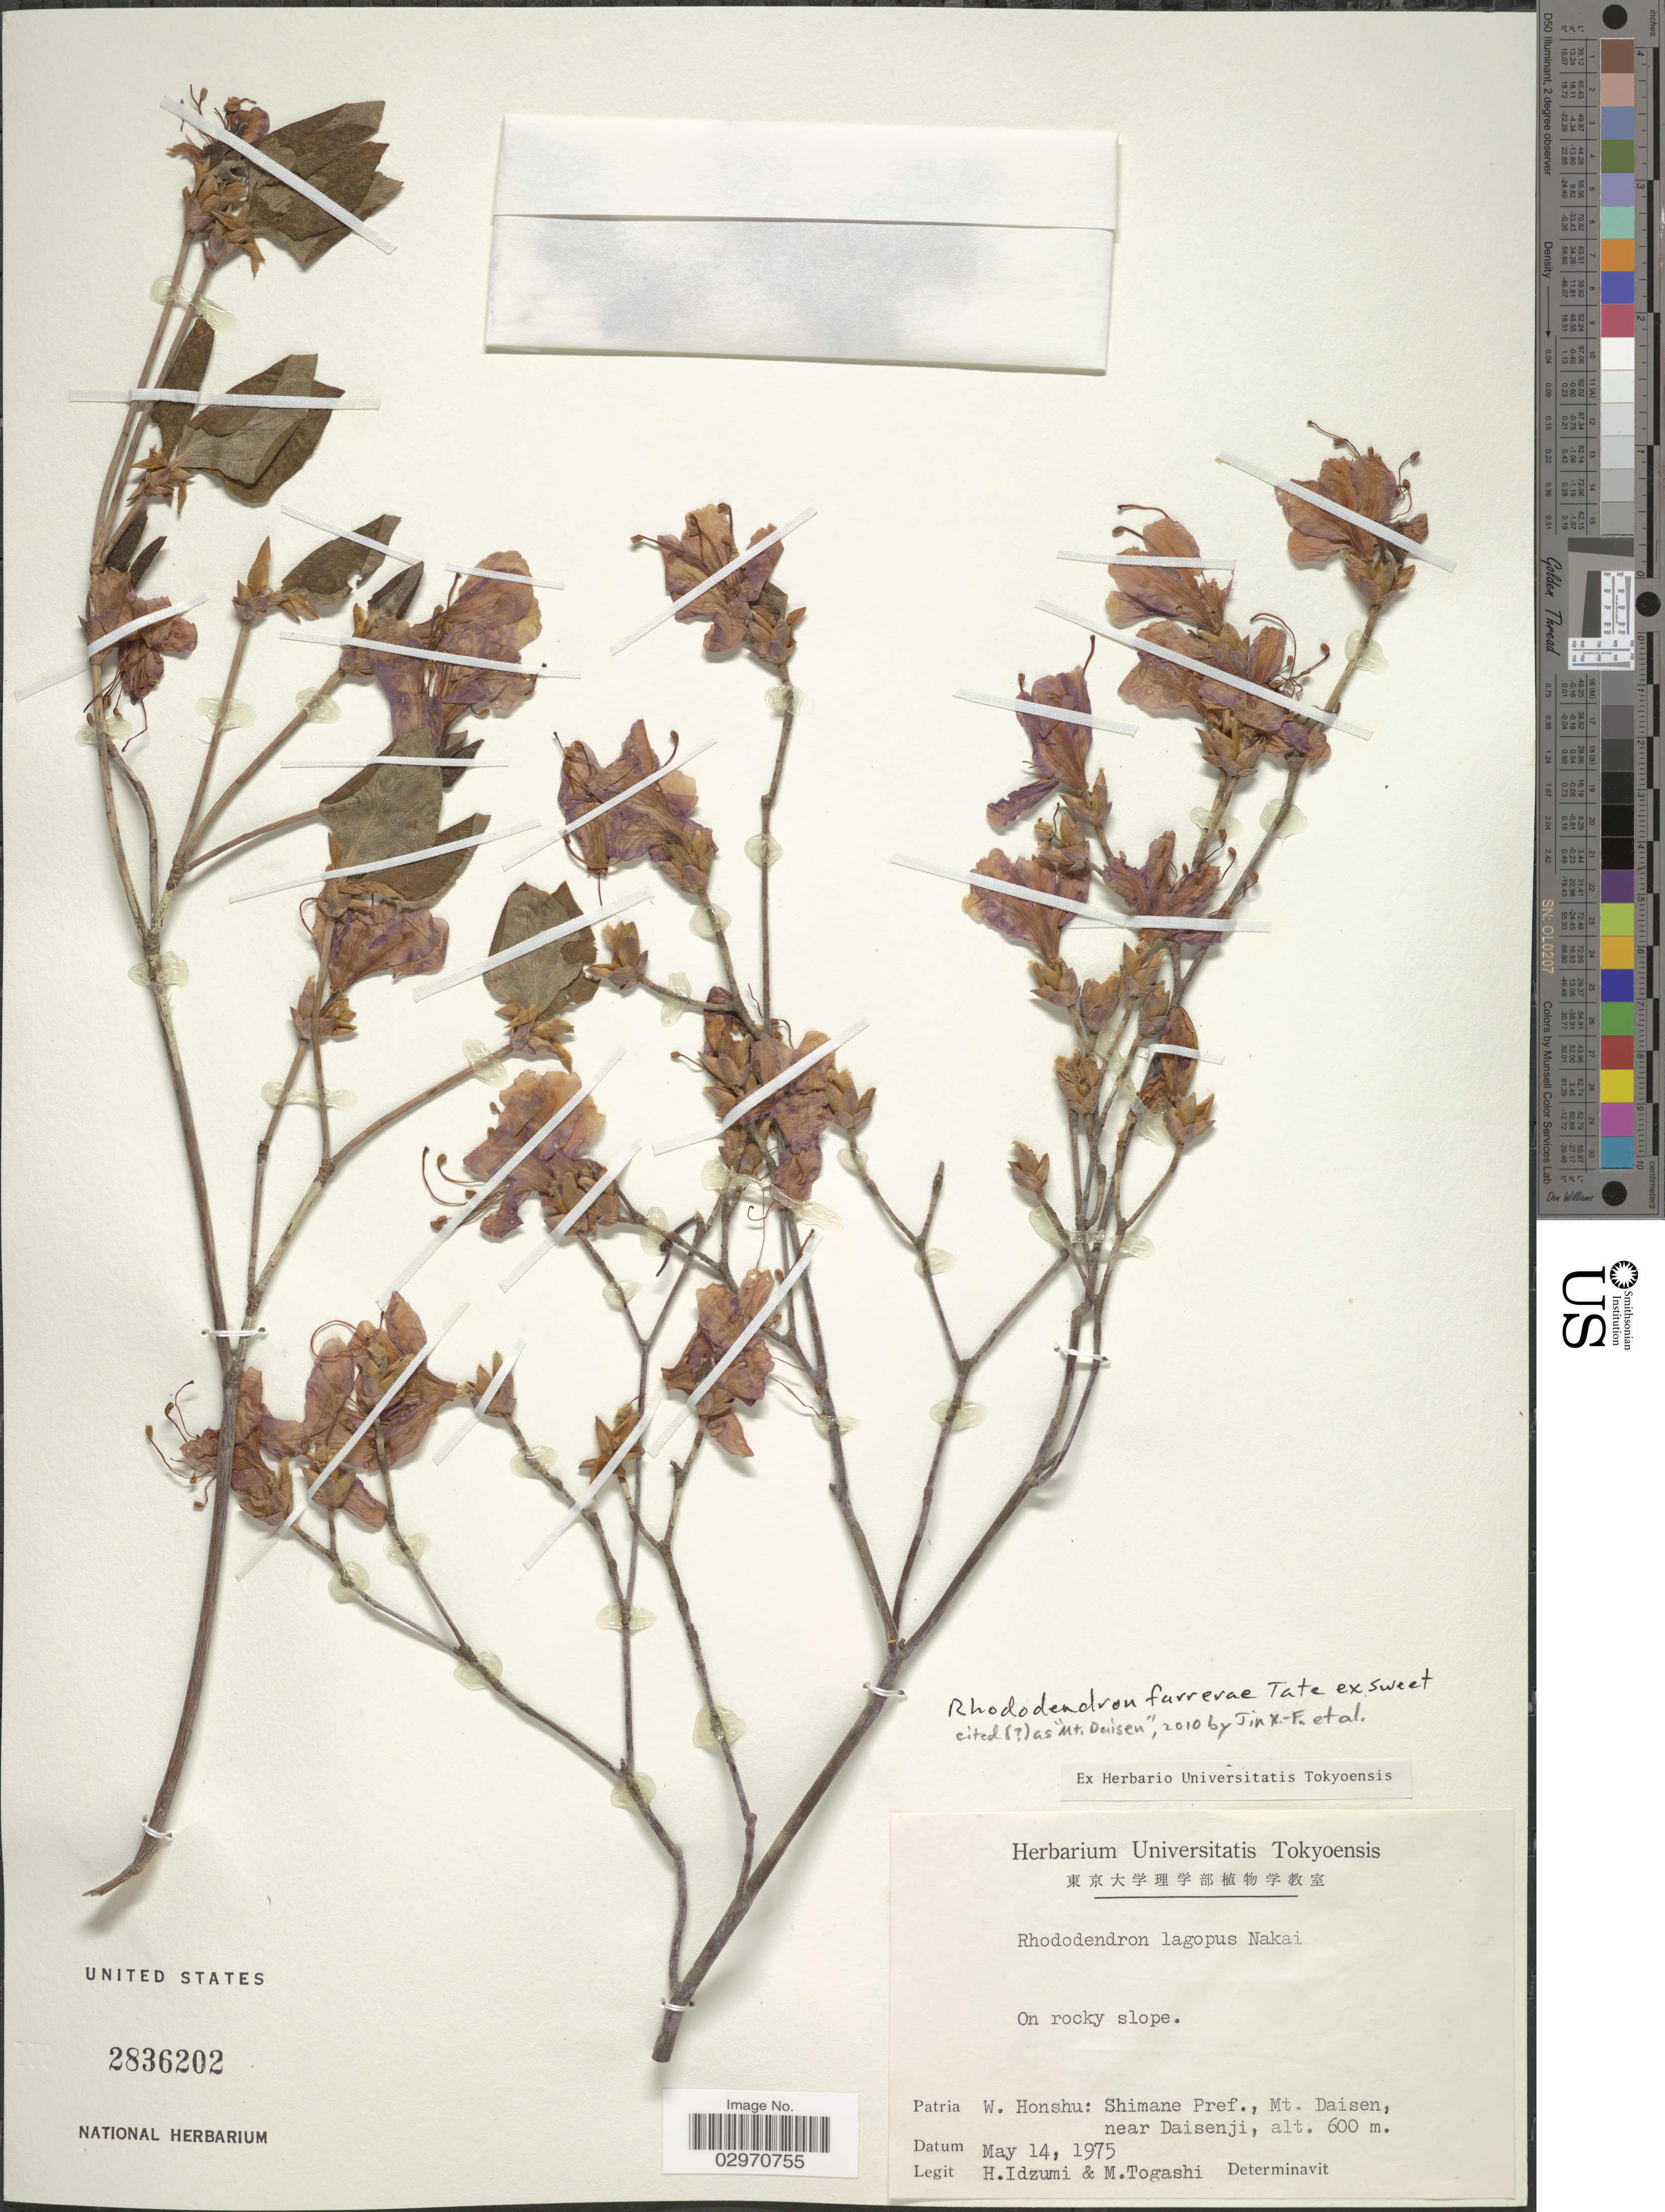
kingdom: Plantae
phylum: Tracheophyta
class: Magnoliopsida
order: Ericales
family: Ericaceae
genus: Rhododendron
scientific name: Rhododendron farrerae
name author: Sweet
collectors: H. Idzumi & M. Togashi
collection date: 1975-05-14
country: Japan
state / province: Simane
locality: W. Honshu: Shimane Pref., Mt. Daisen, near Daisenji.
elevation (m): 600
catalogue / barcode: US 2836202